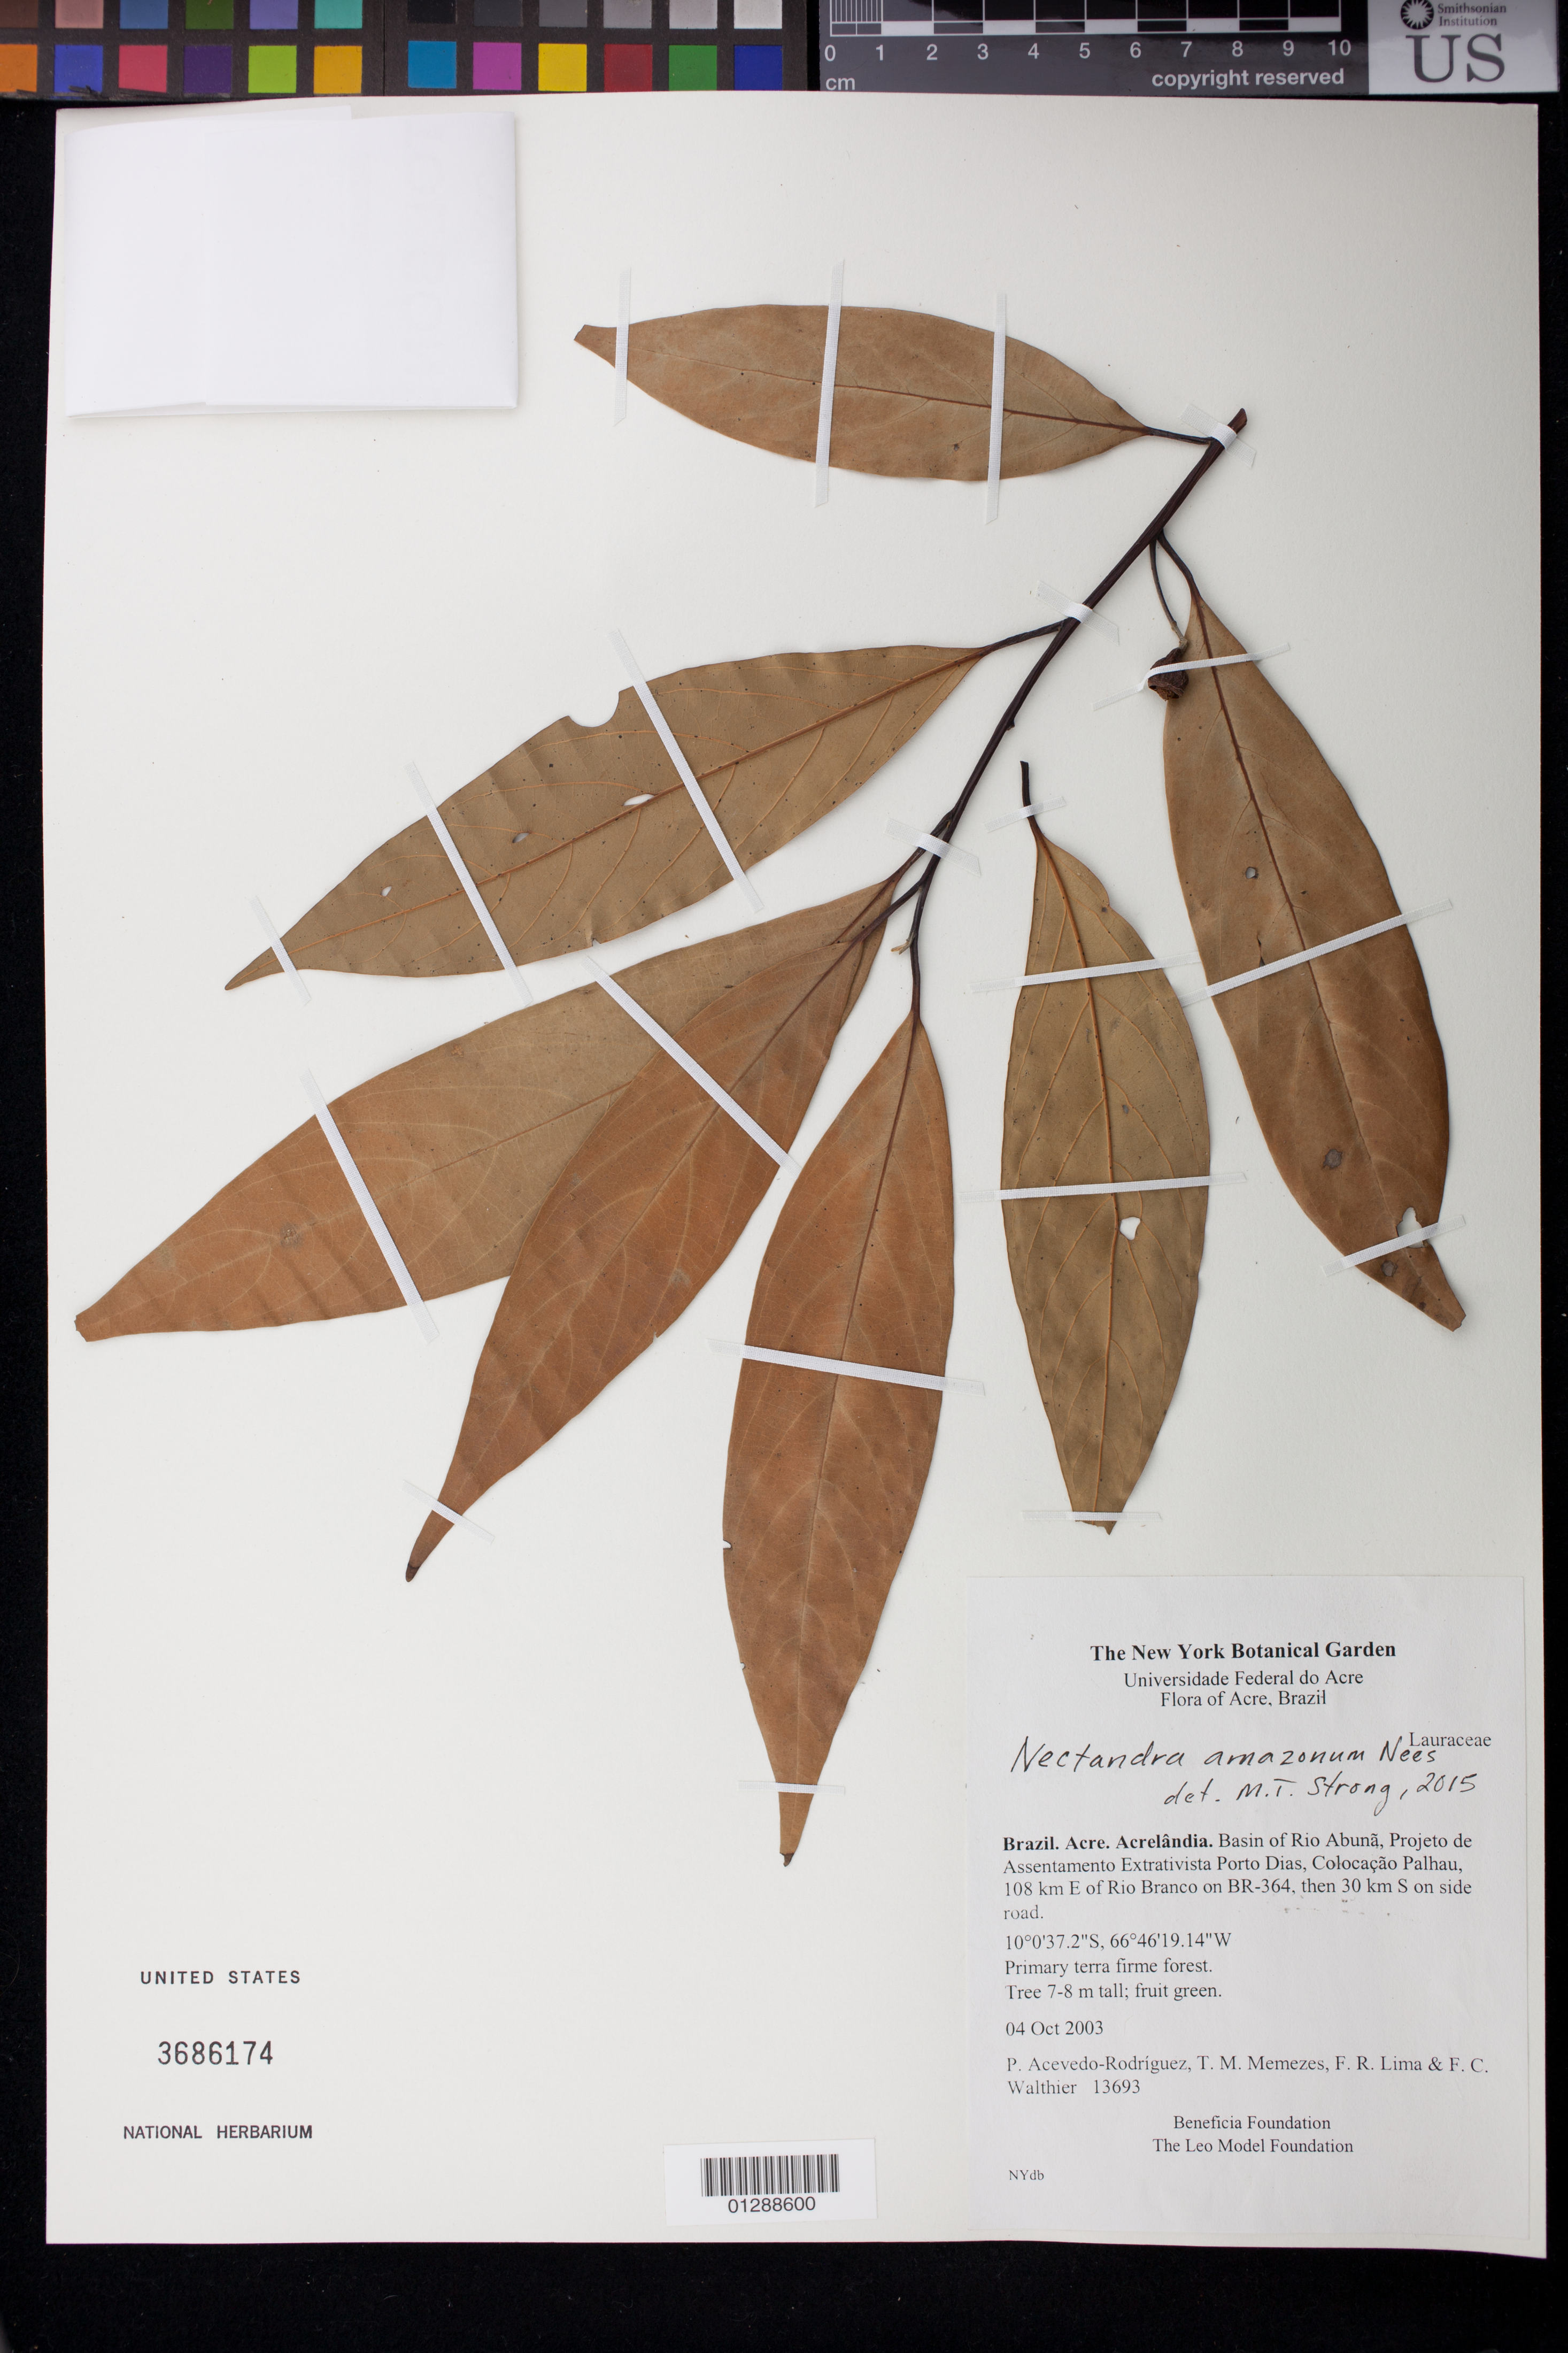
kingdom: Plantae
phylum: Tracheophyta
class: Magnoliopsida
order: Laurales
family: Lauraceae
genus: Nectandra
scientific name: Nectandra amazonum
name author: Nees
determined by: Strong, M. T., (US), Smithsonian Institution - National Museum of Natural History (UNITED STATES)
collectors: P. Acevedo-Rodr., T. Menezes, M. Lima, F. Ramos & F. C. Walthier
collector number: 13693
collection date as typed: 04 Oct 2003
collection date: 2003-10-04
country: Brazil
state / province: Acre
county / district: Acrelândia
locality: Basin of Rio Abuna, Projeto de Assentamento Extrativista Porto Dias, Colocaçao Palhau, 108 km E of Rio Branco on BR-364, then 30 km S on side road.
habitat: Primary terra firme forest.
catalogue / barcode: US 3686174